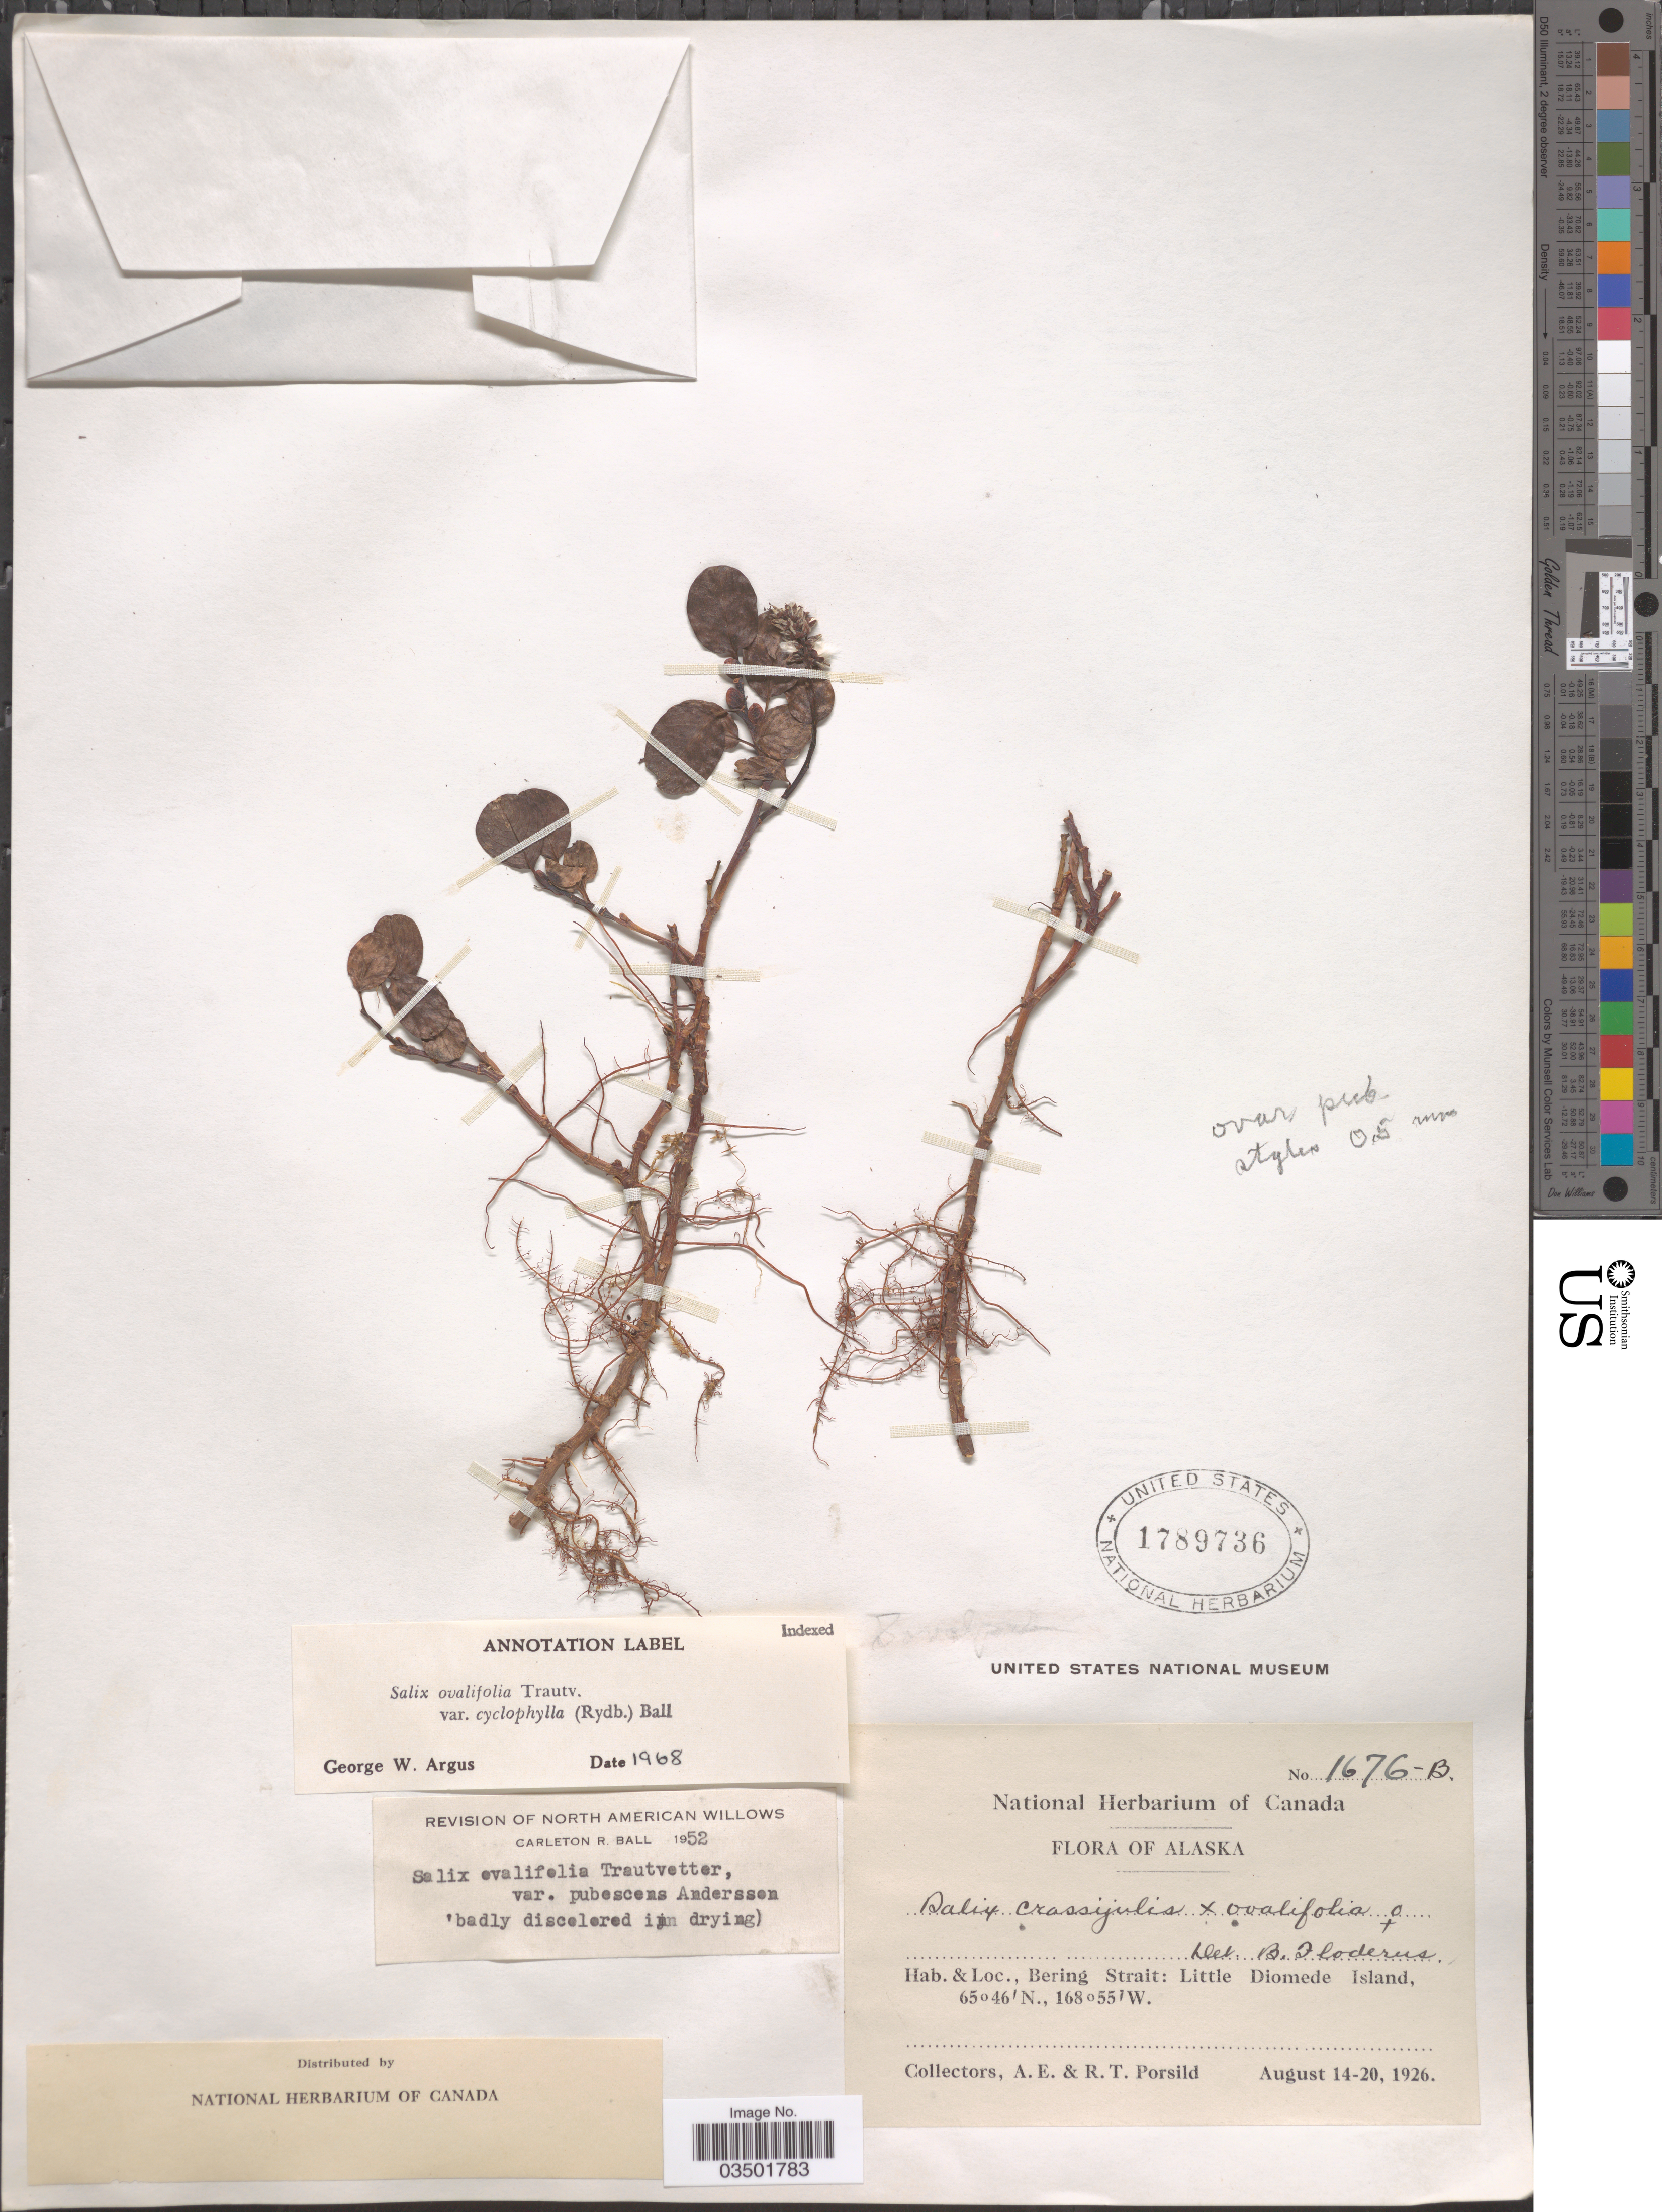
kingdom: Plantae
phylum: Tracheophyta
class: Magnoliopsida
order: Malpighiales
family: Salicaceae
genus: Salix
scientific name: Salix ovalifolia var. cyclophylla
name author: (Rydb.) C.R. Ball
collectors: A. E. Porsild & R. T. Porsild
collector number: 1676-B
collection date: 1926-08-14/1926-08-20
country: United States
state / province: Alaska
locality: Bering Strait: Little Diomede Island.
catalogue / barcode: US 1789736